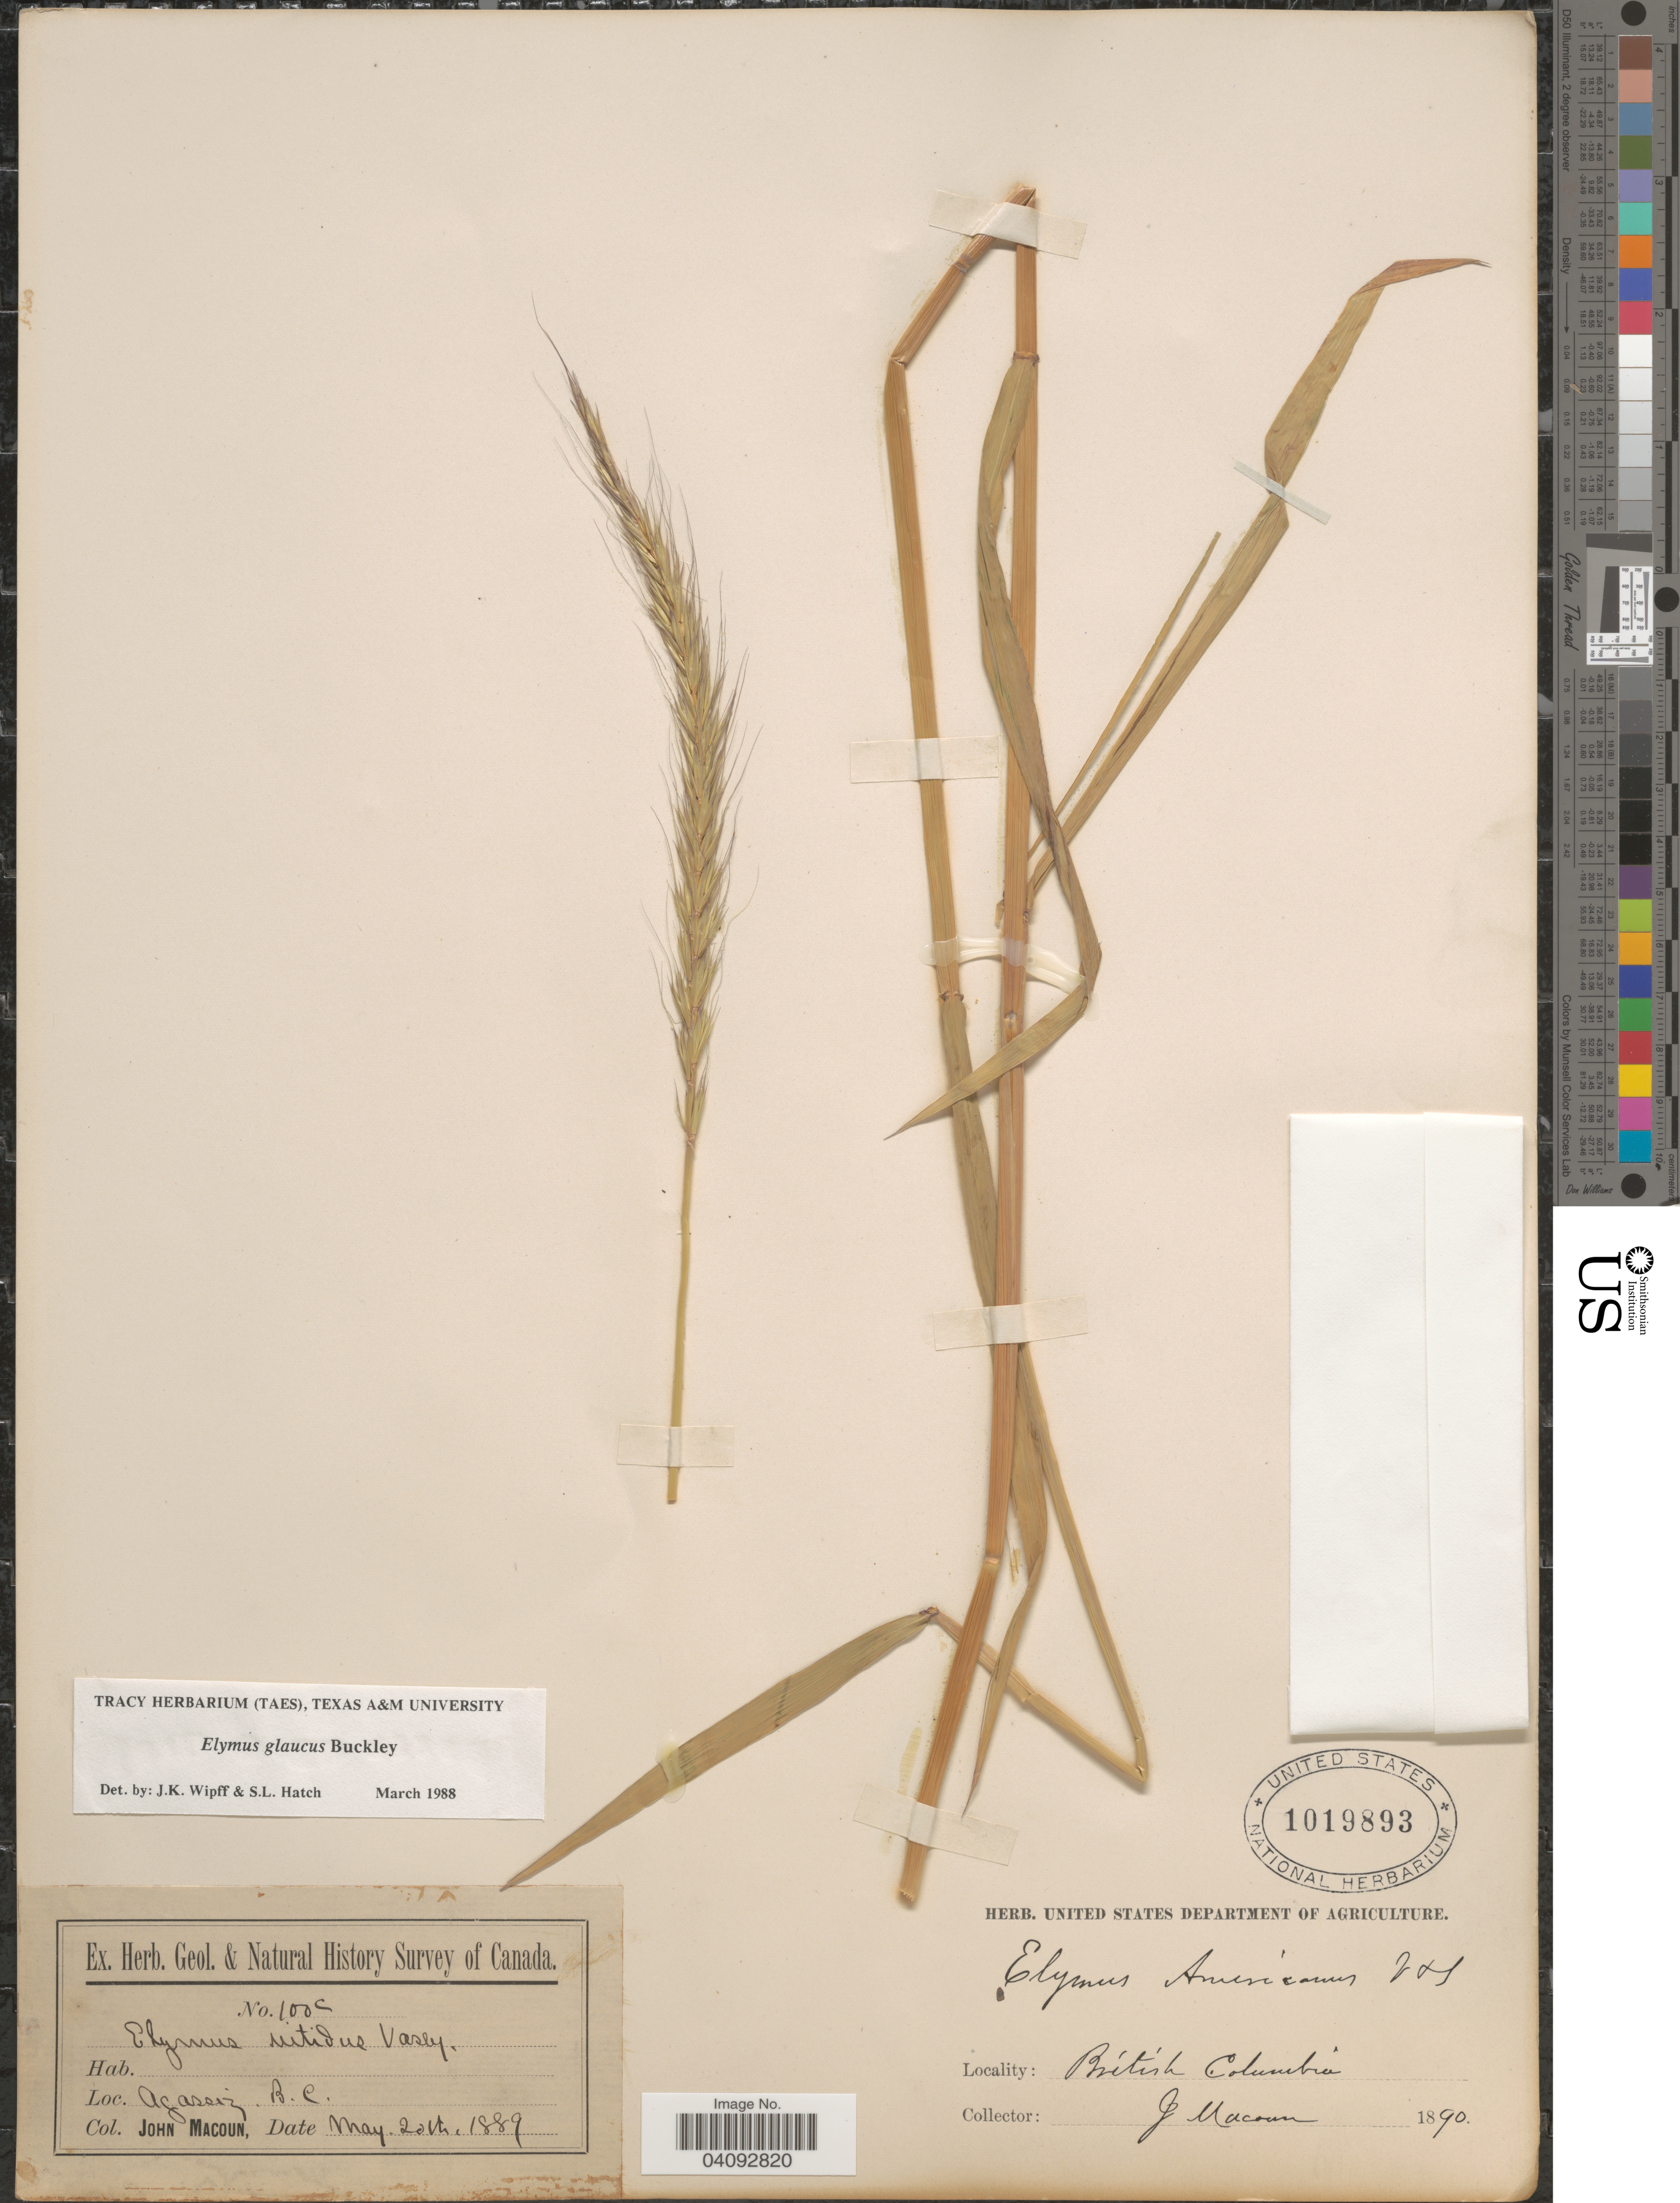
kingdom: Plantae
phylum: Tracheophyta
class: Liliopsida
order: Poales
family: Poaceae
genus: Elymus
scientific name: Elymus glaucus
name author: Buckley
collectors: J. Macoun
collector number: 100c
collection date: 1889-05-20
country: Canada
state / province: British Columbia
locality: Geol. & Natural History Survey of Canada. Agassiz.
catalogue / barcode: US 1019893